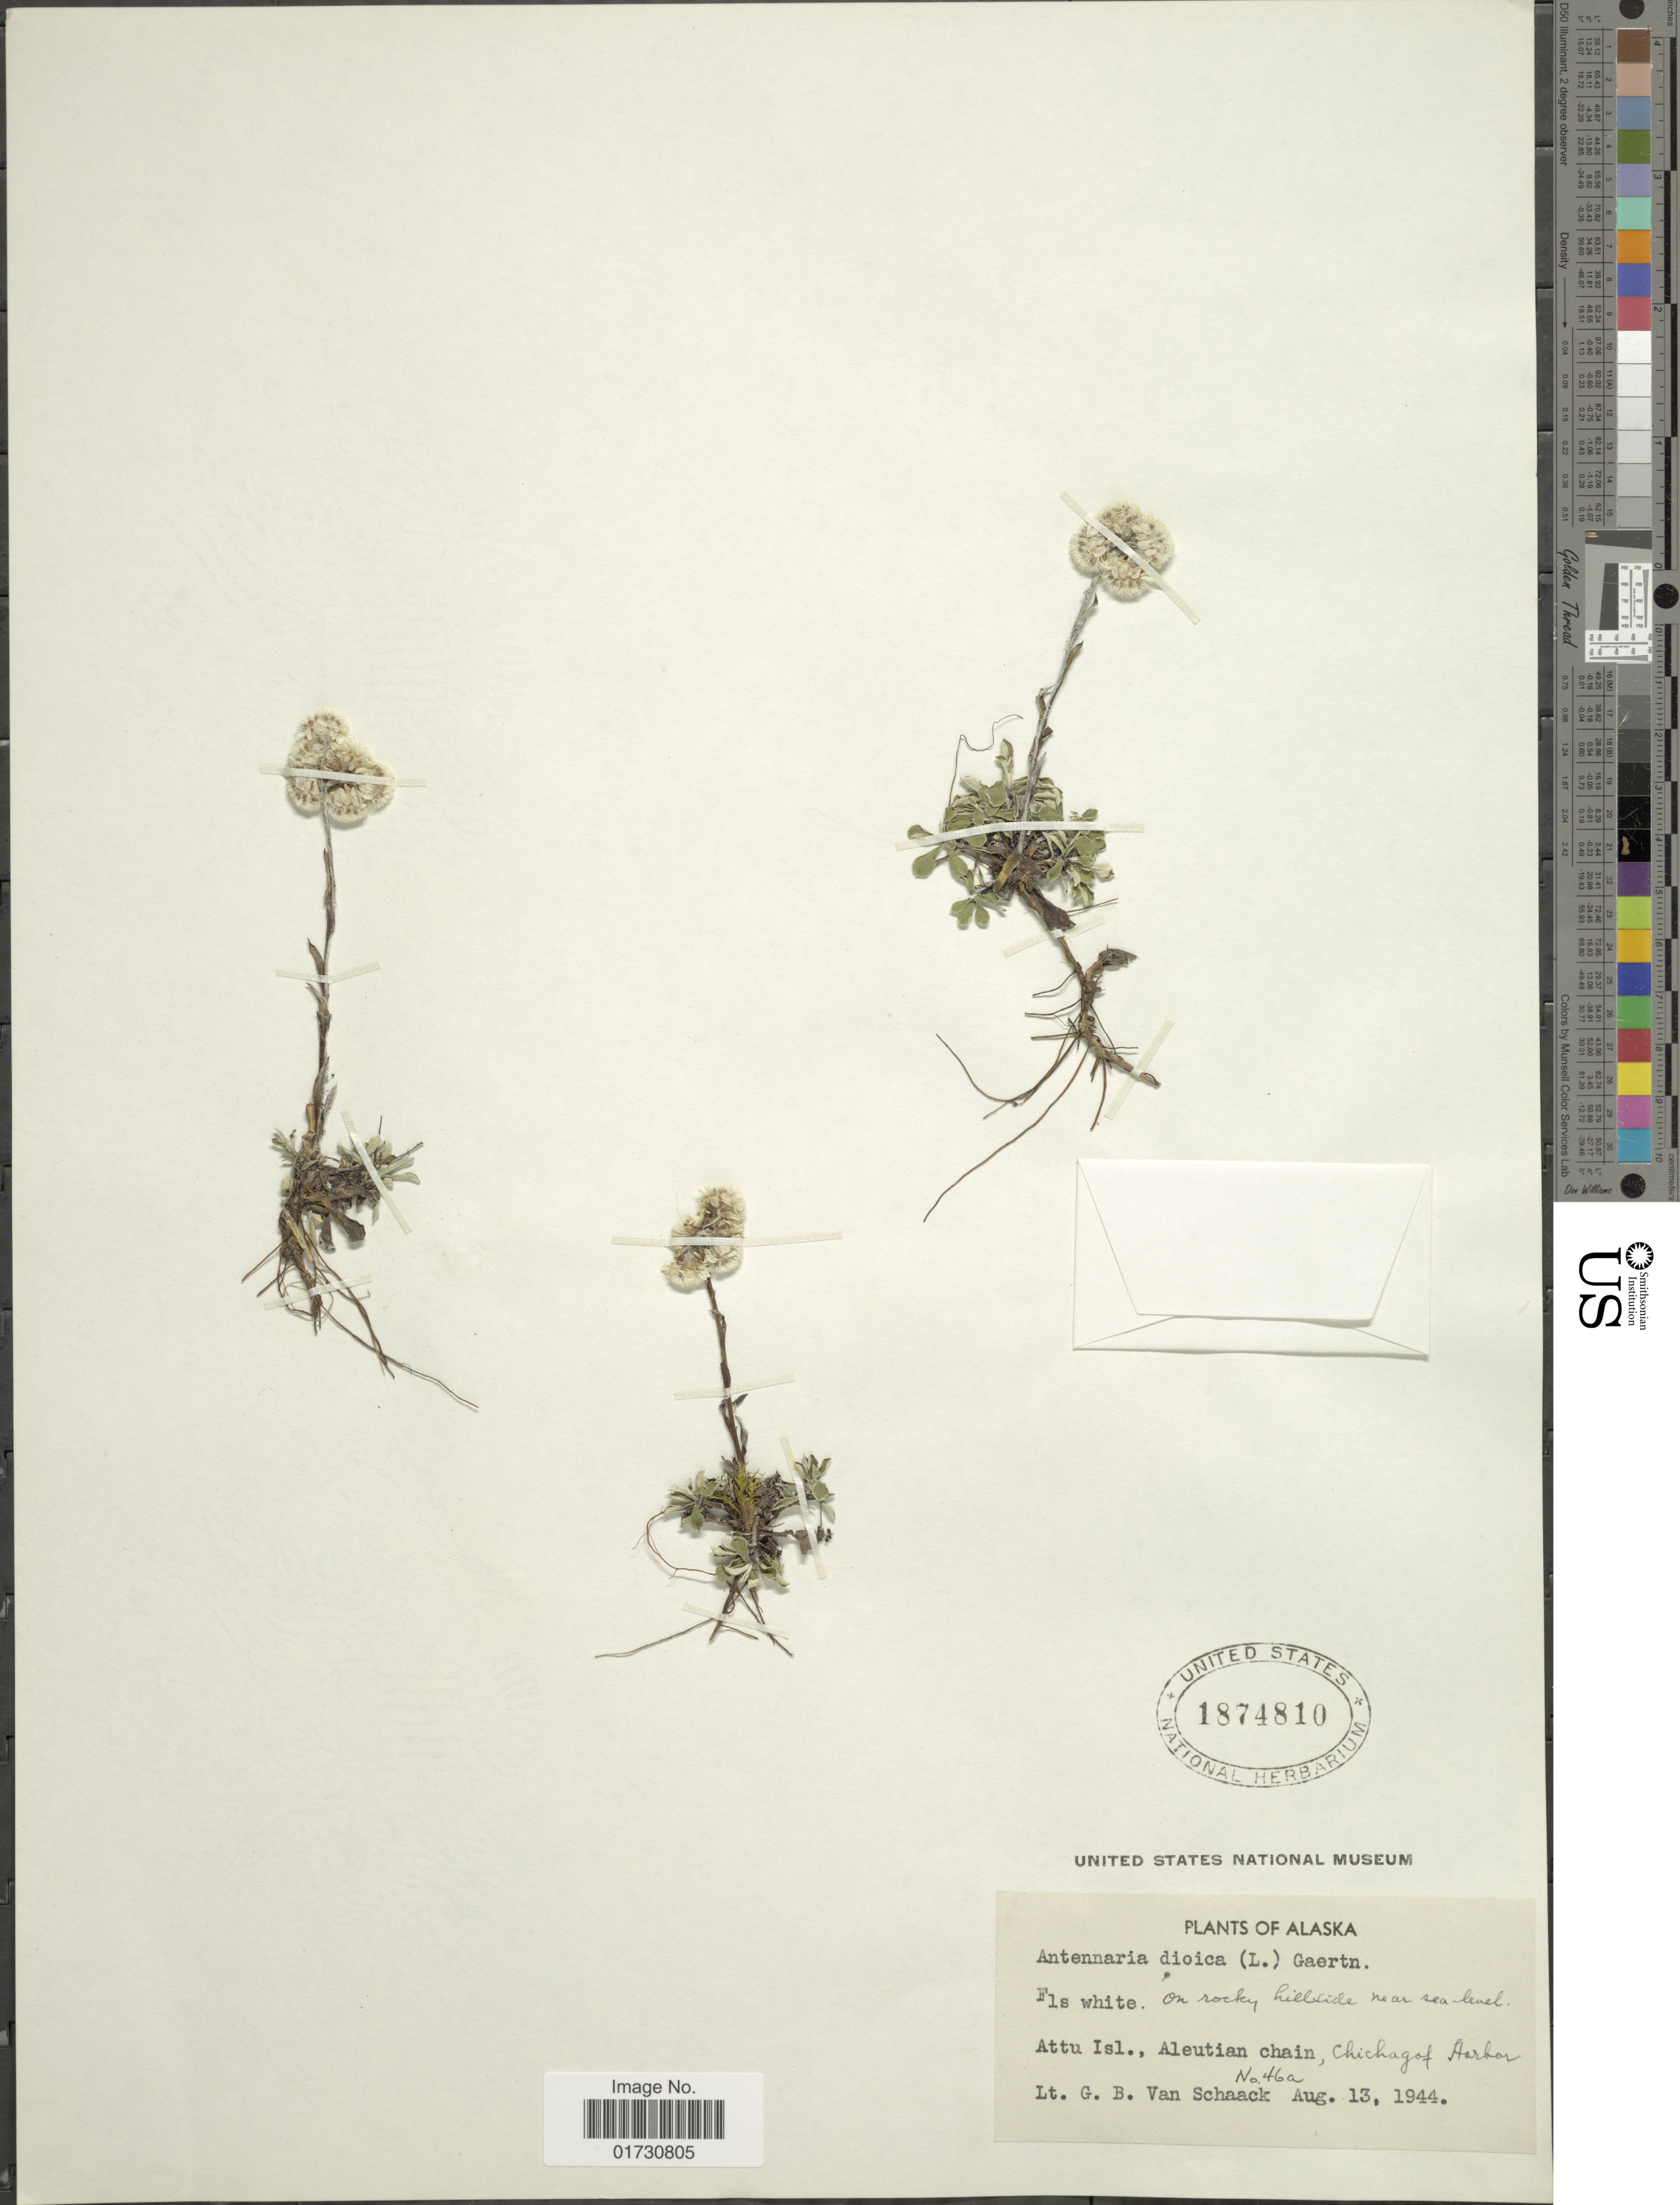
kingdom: Plantae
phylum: Tracheophyta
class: Magnoliopsida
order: Asterales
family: Asteraceae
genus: Antennaria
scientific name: Antennaria dioica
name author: (L.) Gaertn.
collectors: G. Van Schaack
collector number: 46a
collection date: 1944-08-13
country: United States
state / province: Alaska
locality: Attu Isl., Aleutian chain, Chichagof Harbor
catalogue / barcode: US 1874810